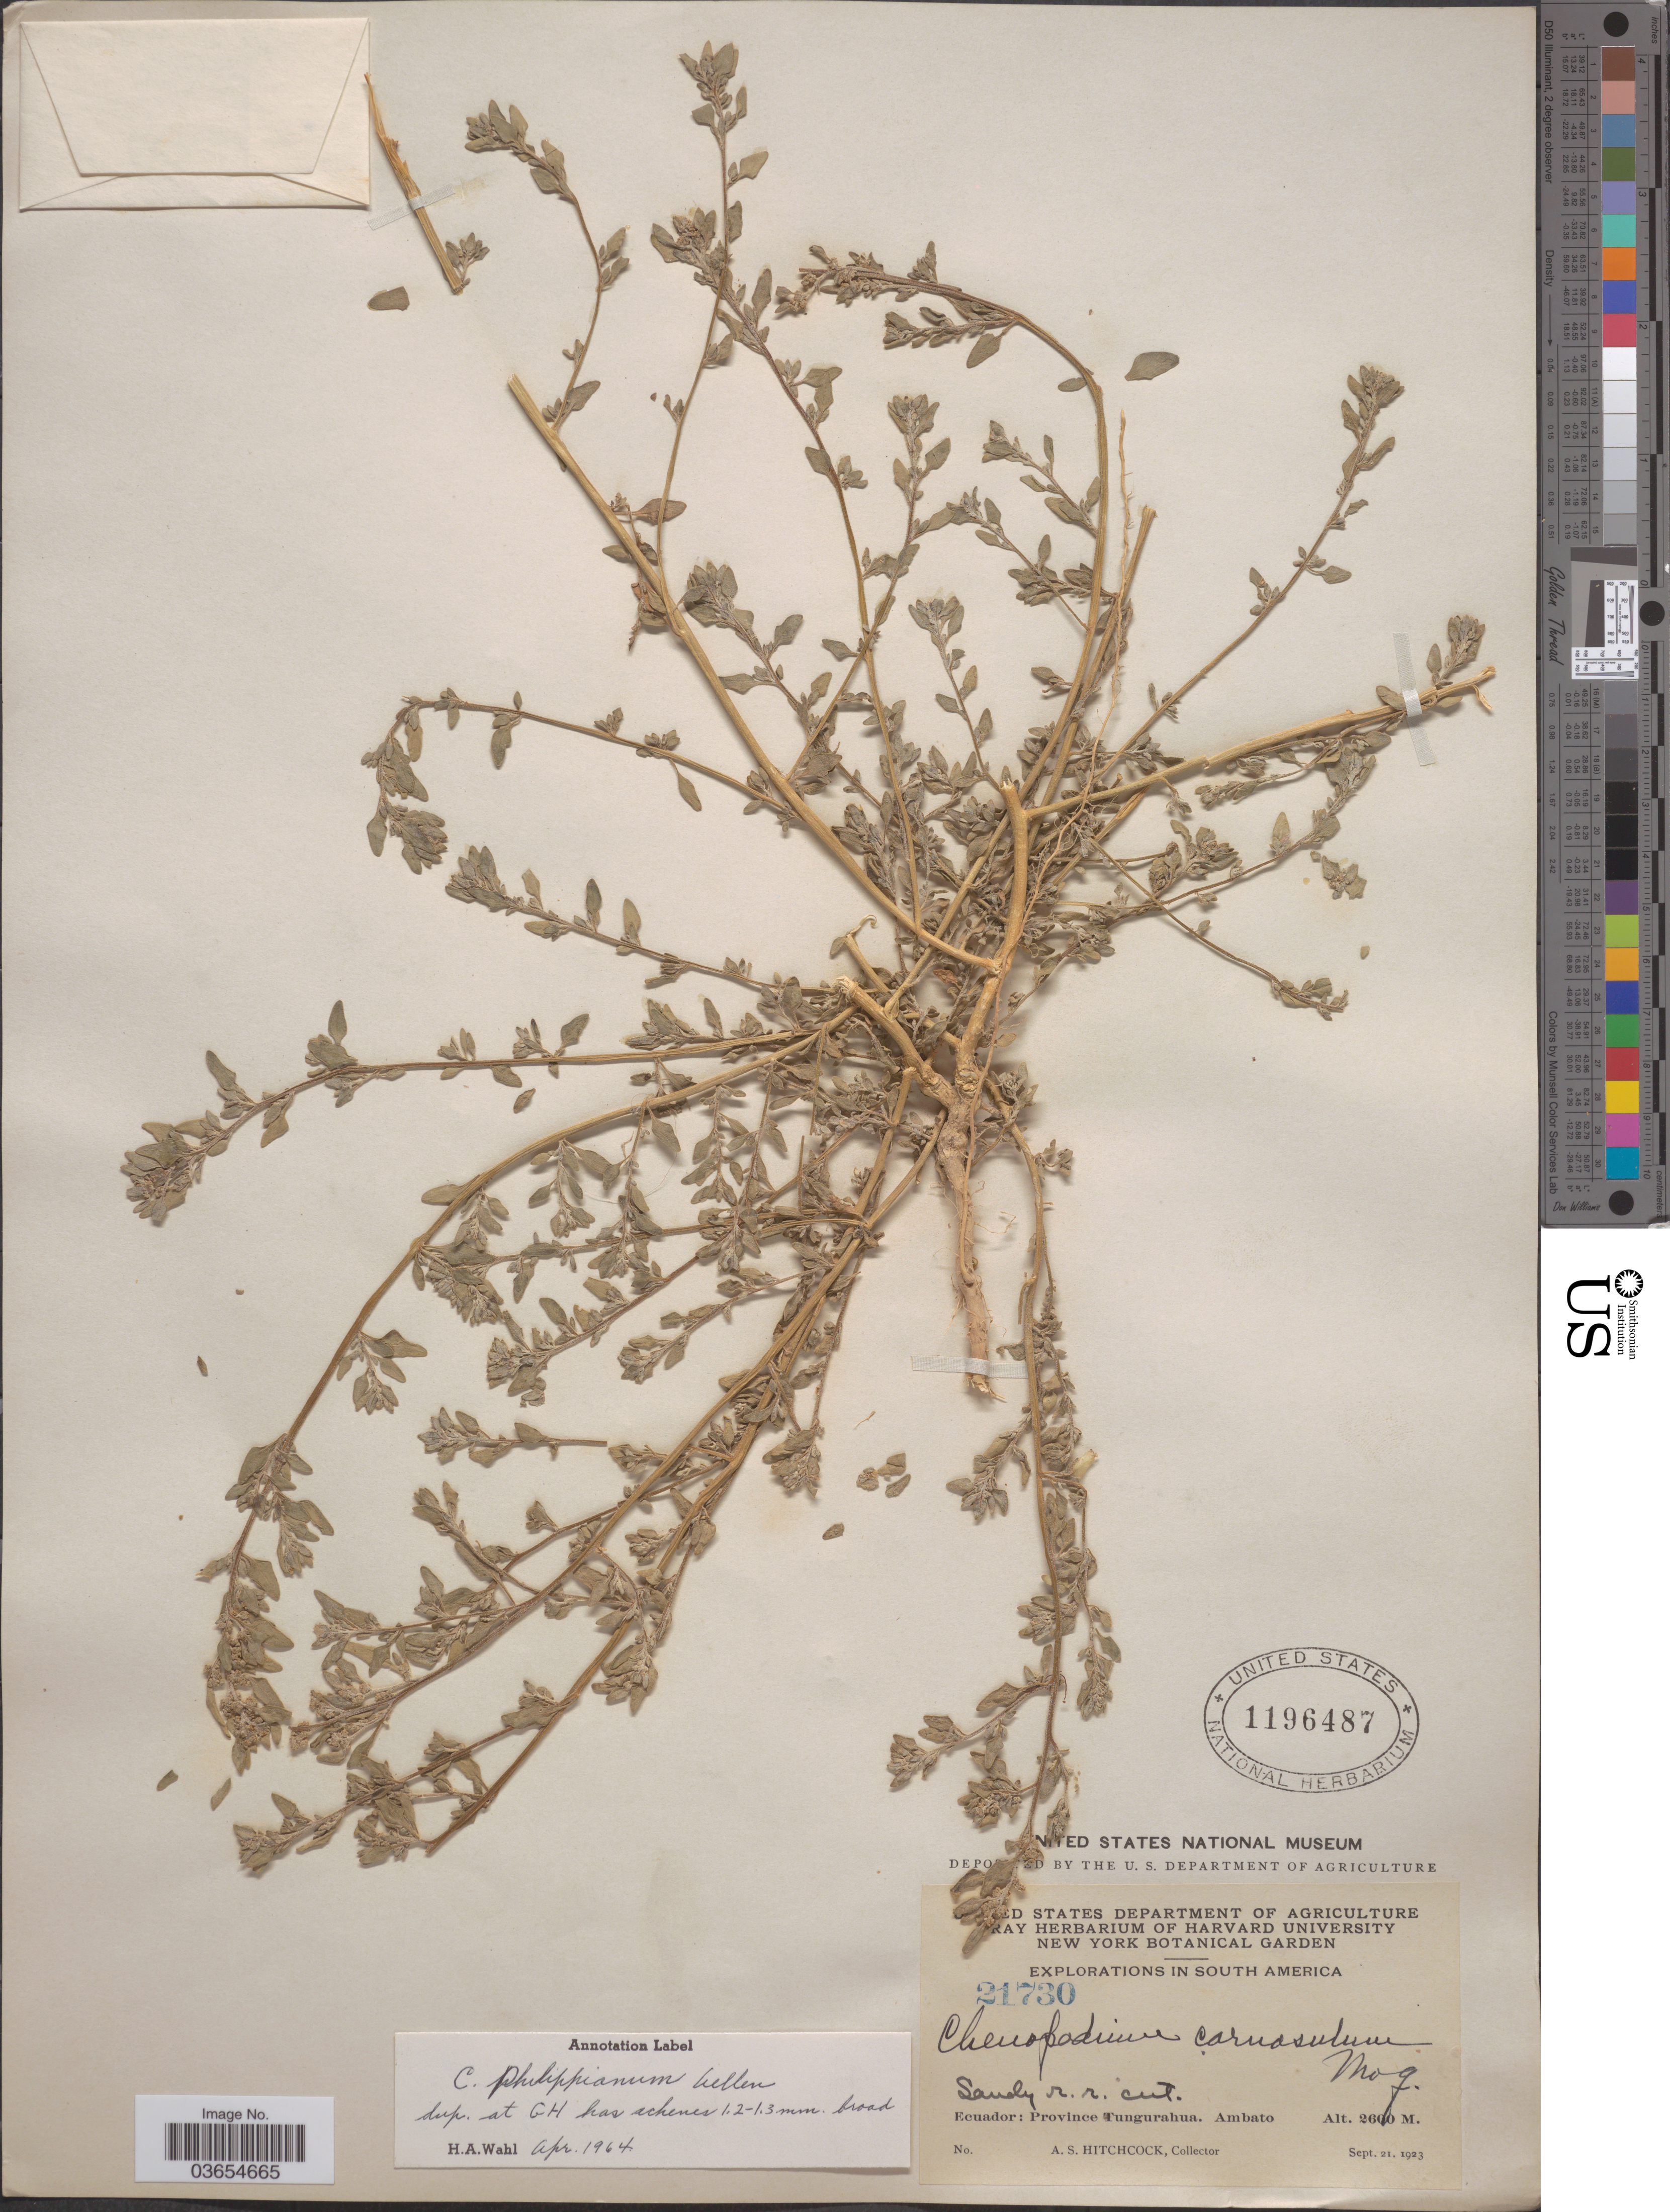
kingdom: Plantae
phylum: Tracheophyta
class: Magnoliopsida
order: Caryophyllales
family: Amaranthaceae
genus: Chenopodium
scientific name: Chenopodium philippianum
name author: Aellen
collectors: A. S. Hitchcock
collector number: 21730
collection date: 1923-09-21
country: Ecuador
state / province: Tungurahua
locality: Ambato.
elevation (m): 2600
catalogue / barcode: US 1196487